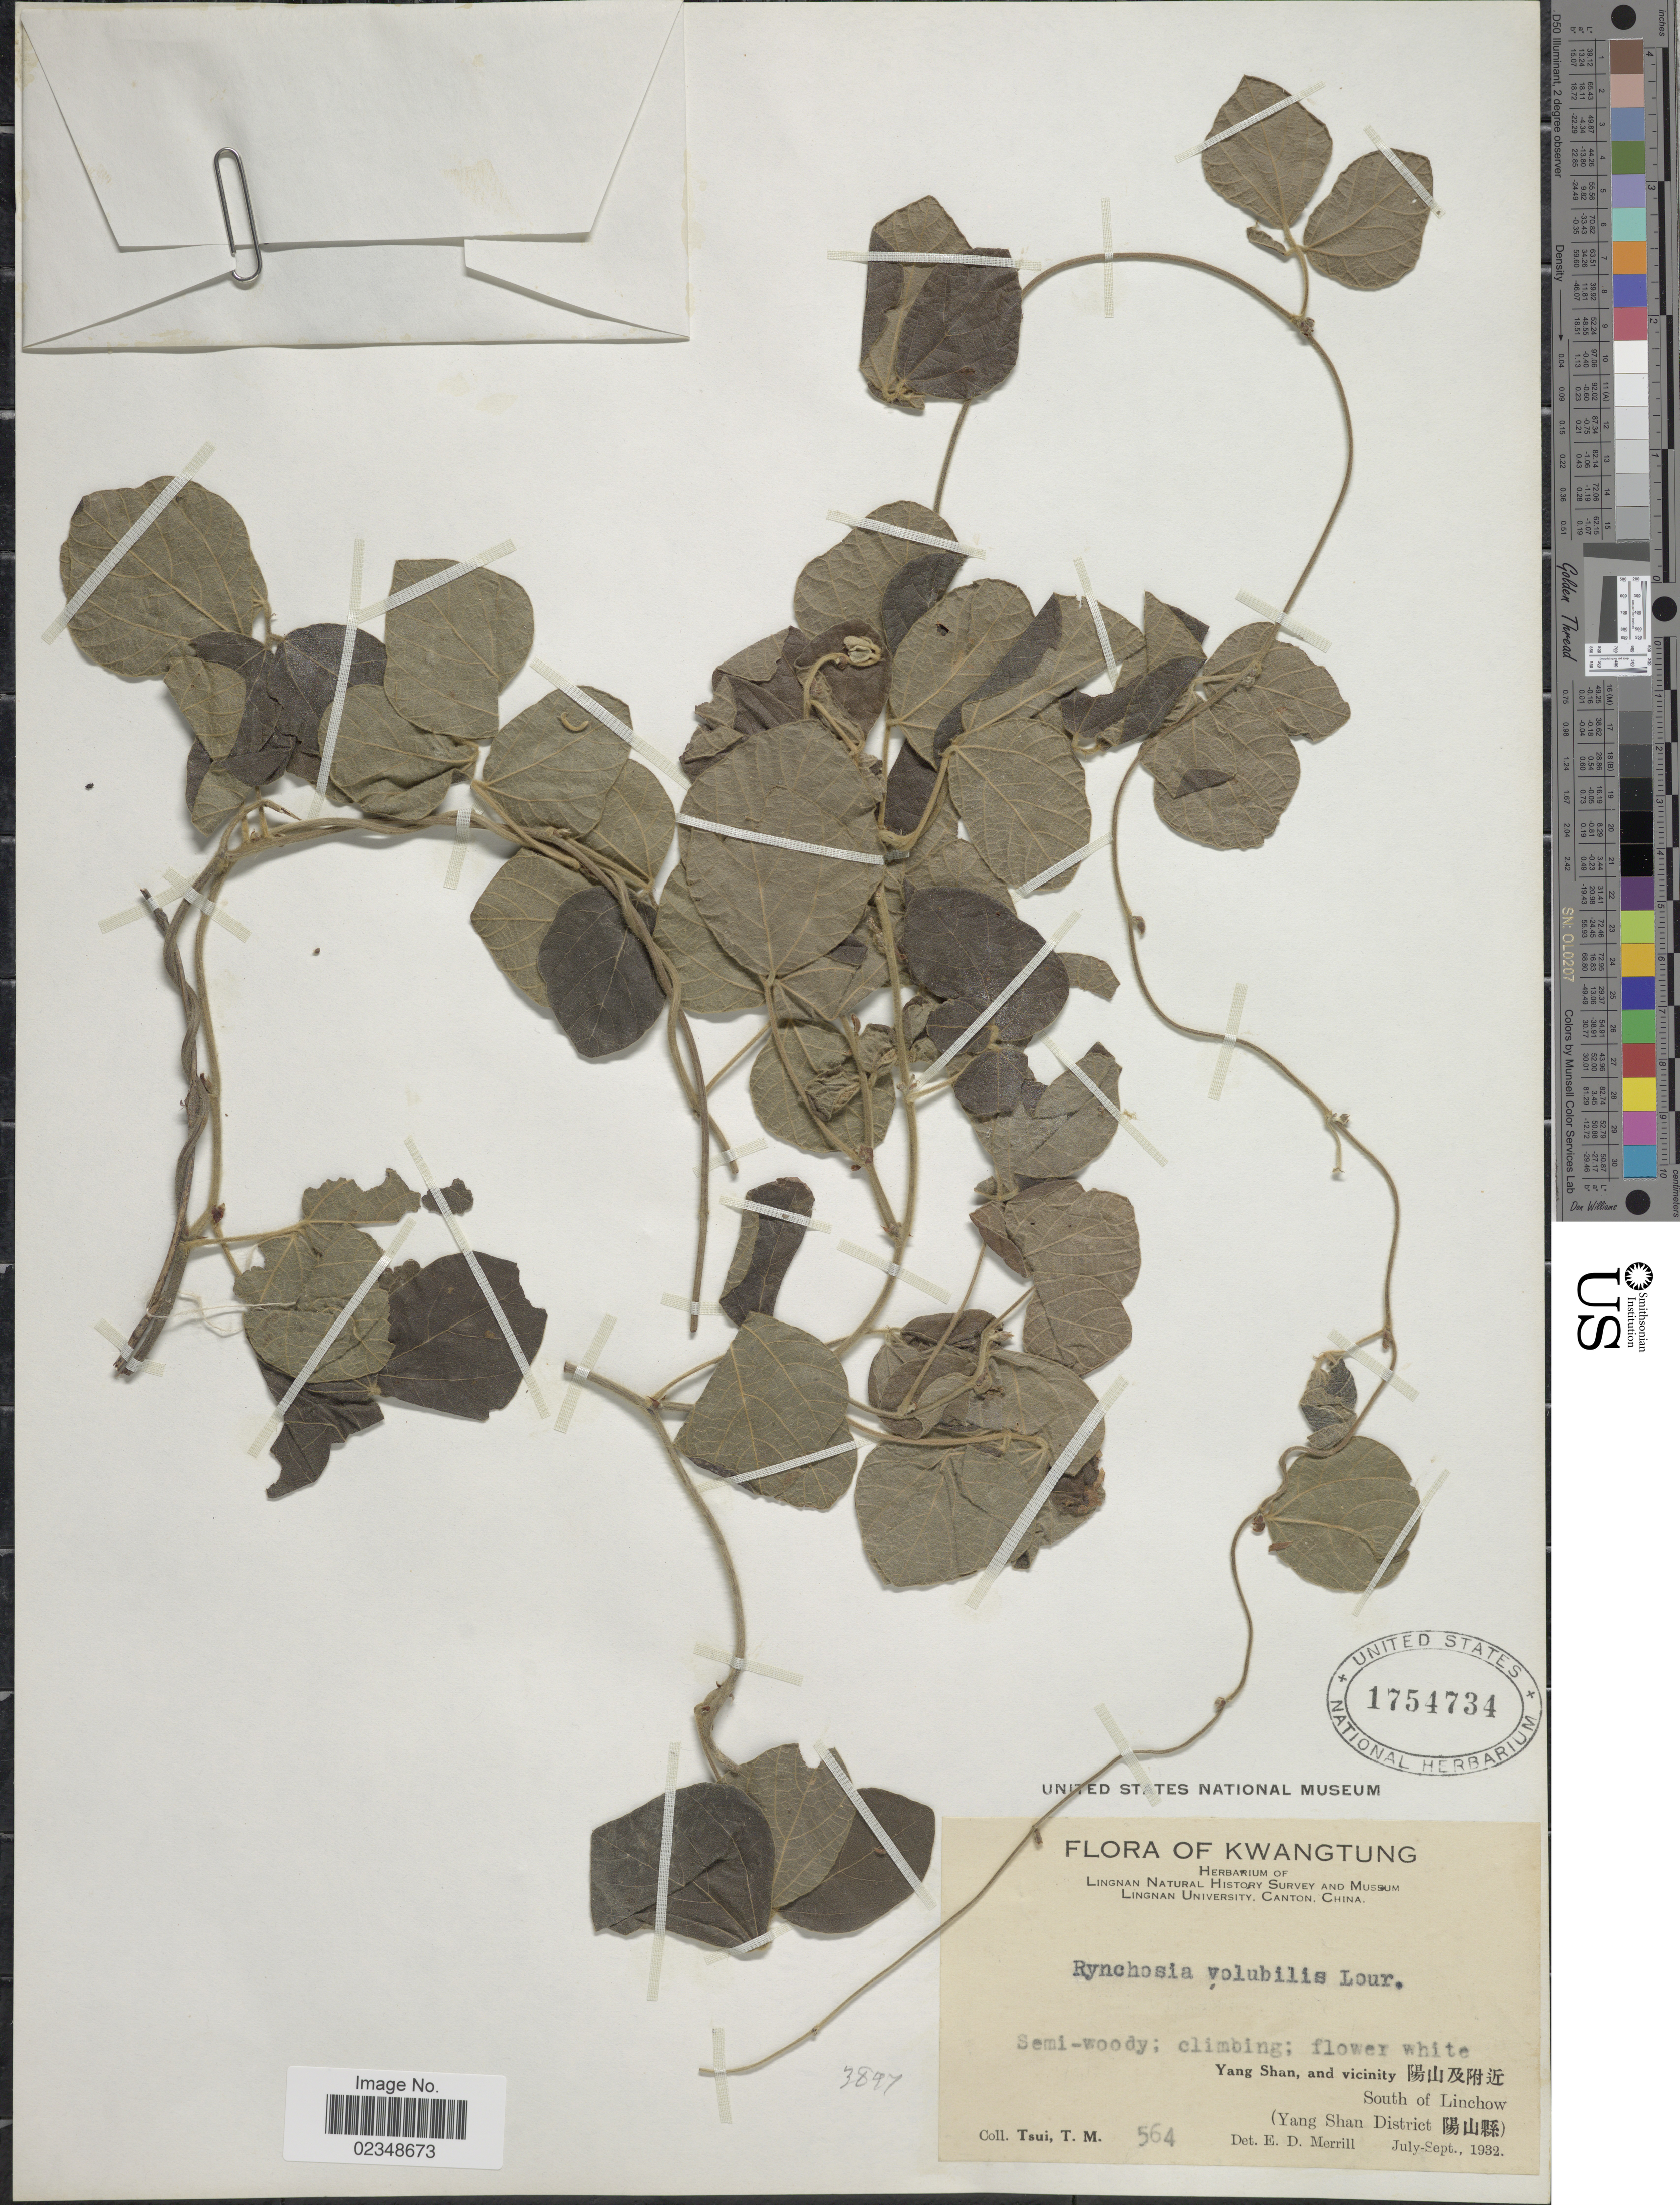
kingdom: Plantae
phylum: Tracheophyta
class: Magnoliopsida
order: Fabales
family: Fabaceae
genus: Rhynchosia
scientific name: Rhynchosia volubilis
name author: (Michx.) Wood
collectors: T. Tsui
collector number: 564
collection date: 1932-07/1932-09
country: China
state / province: Guangdong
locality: Kwangtung, Yang Shan and vicinity, South of Linchow (Yang Shan District)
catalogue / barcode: US 1754734